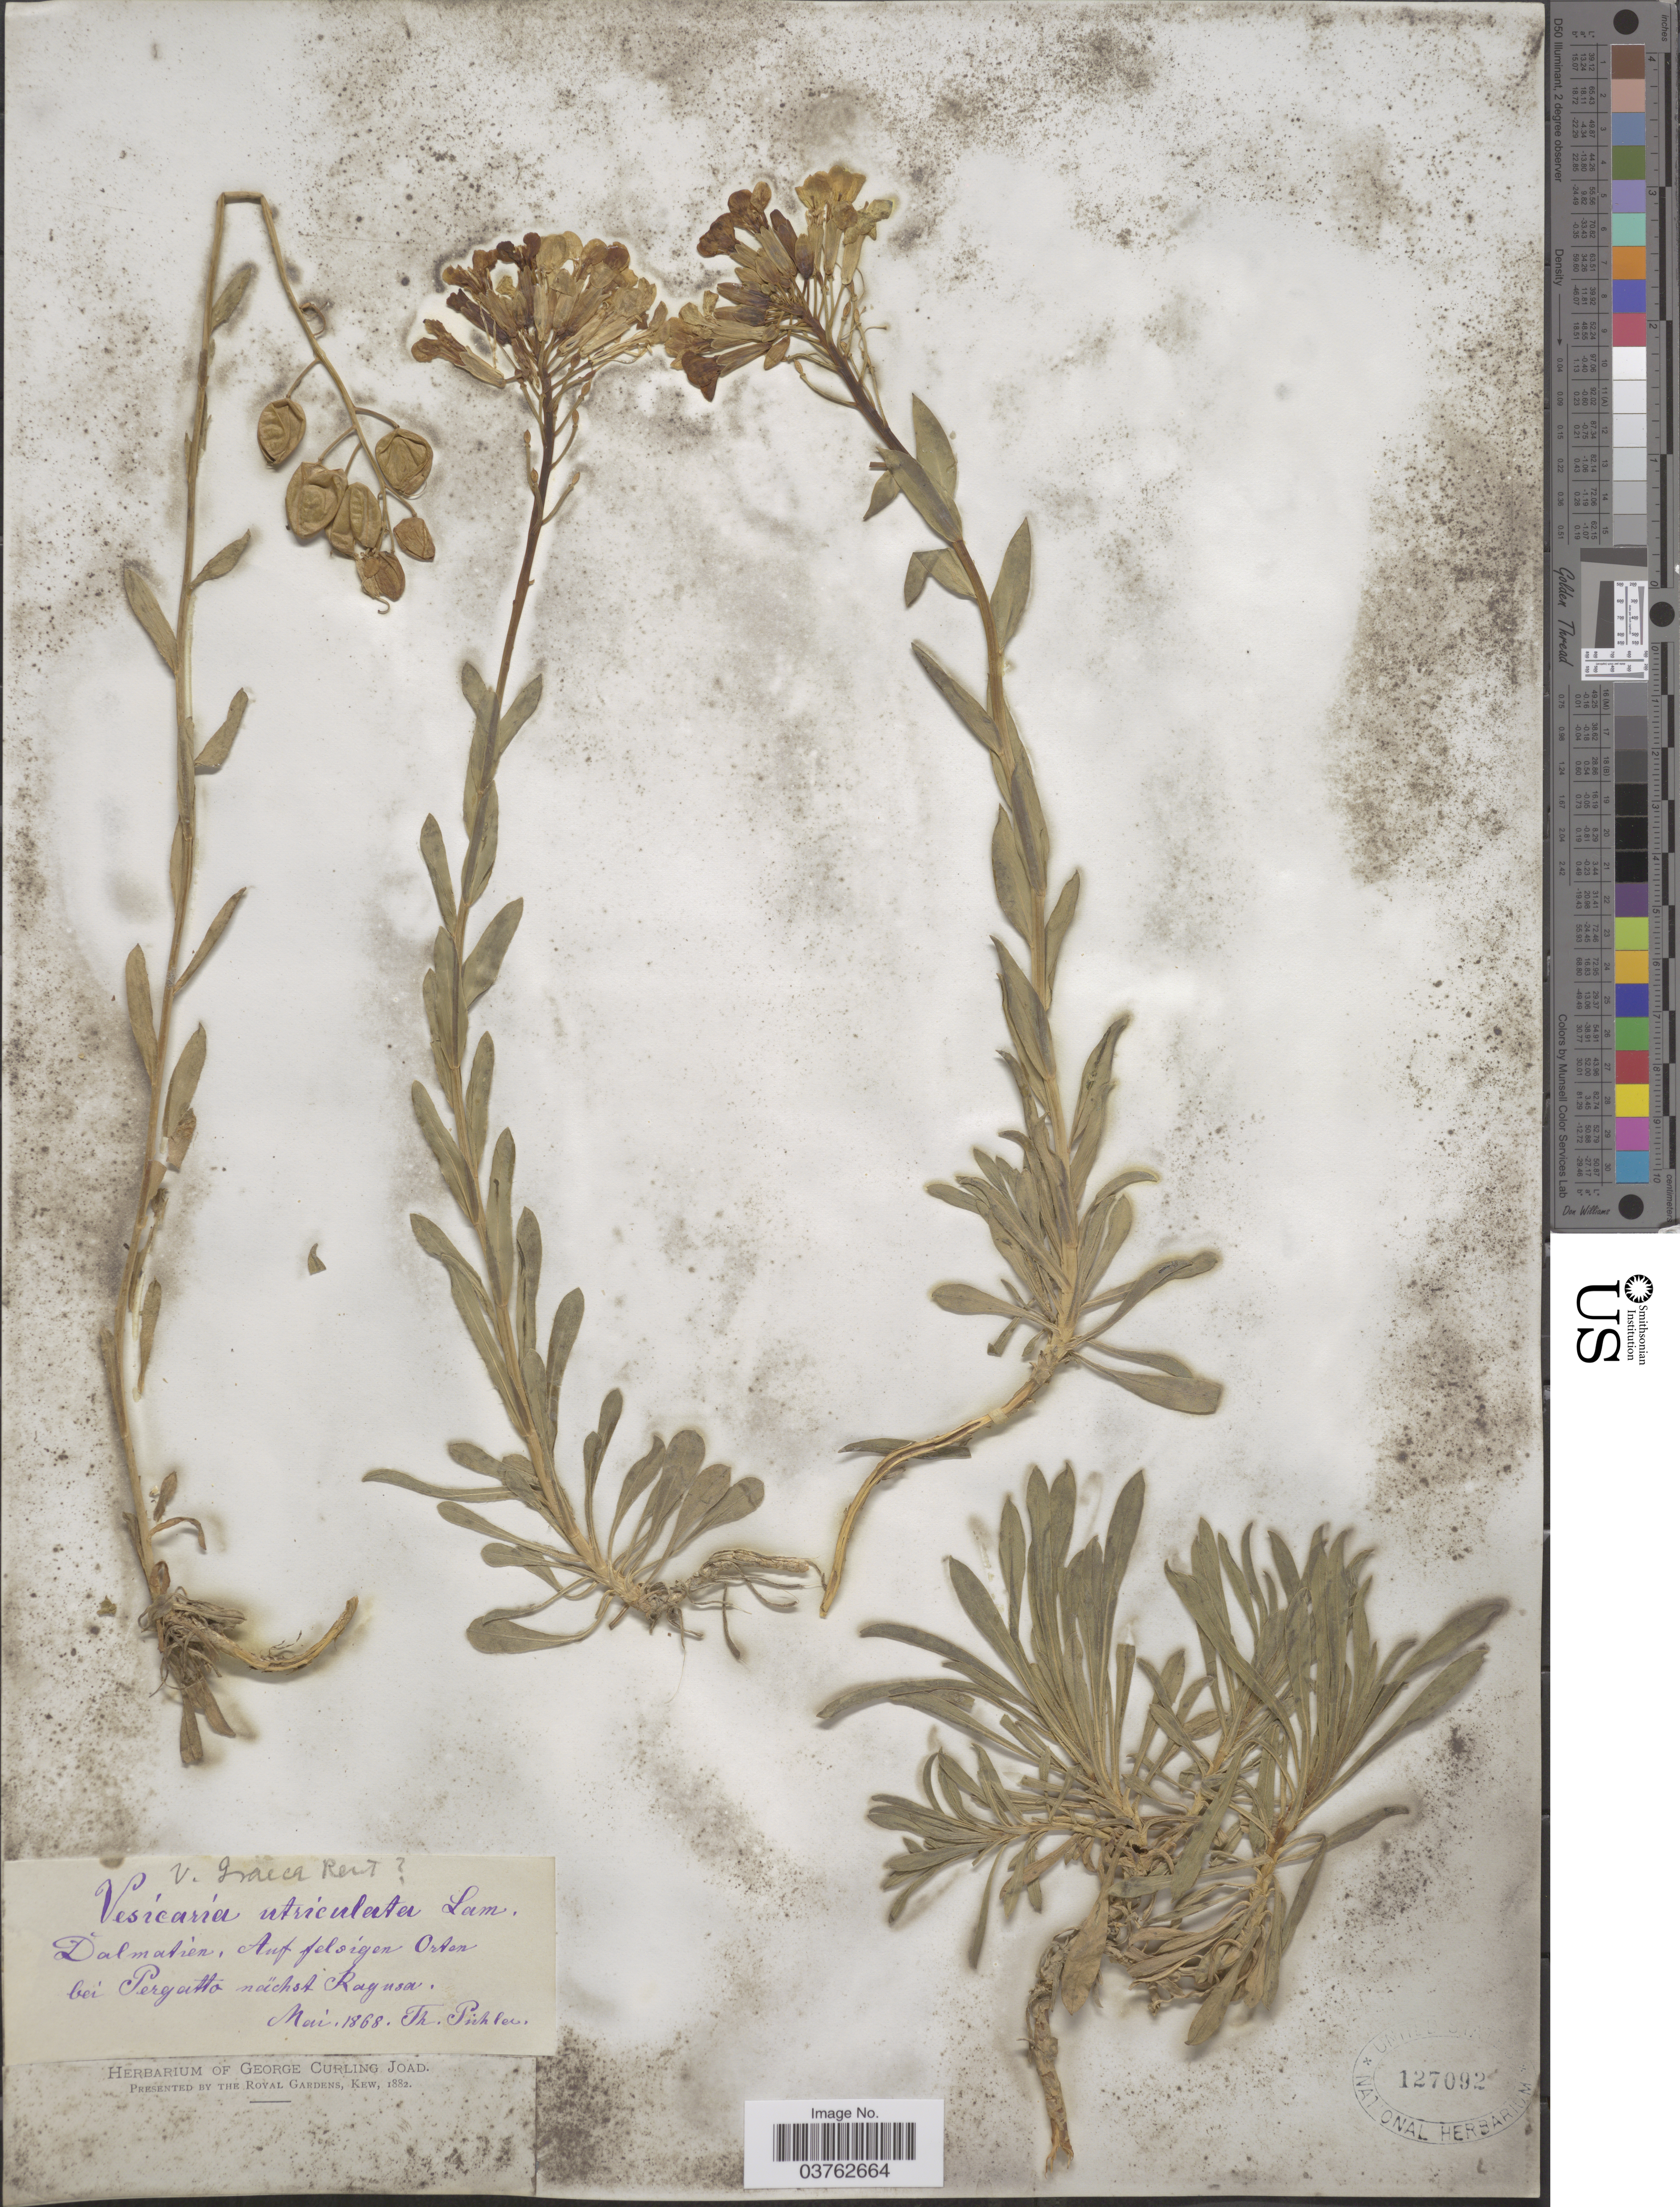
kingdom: Plantae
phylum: Tracheophyta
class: Magnoliopsida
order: Brassicales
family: Brassicaceae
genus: Physaria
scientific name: Physaria utriculata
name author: L.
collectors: T. Pichler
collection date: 1868-05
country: Croatia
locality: Dalmatien, Auf felsígen Orten bei Pergatto nȁchst Ragusa.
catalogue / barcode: US 127092